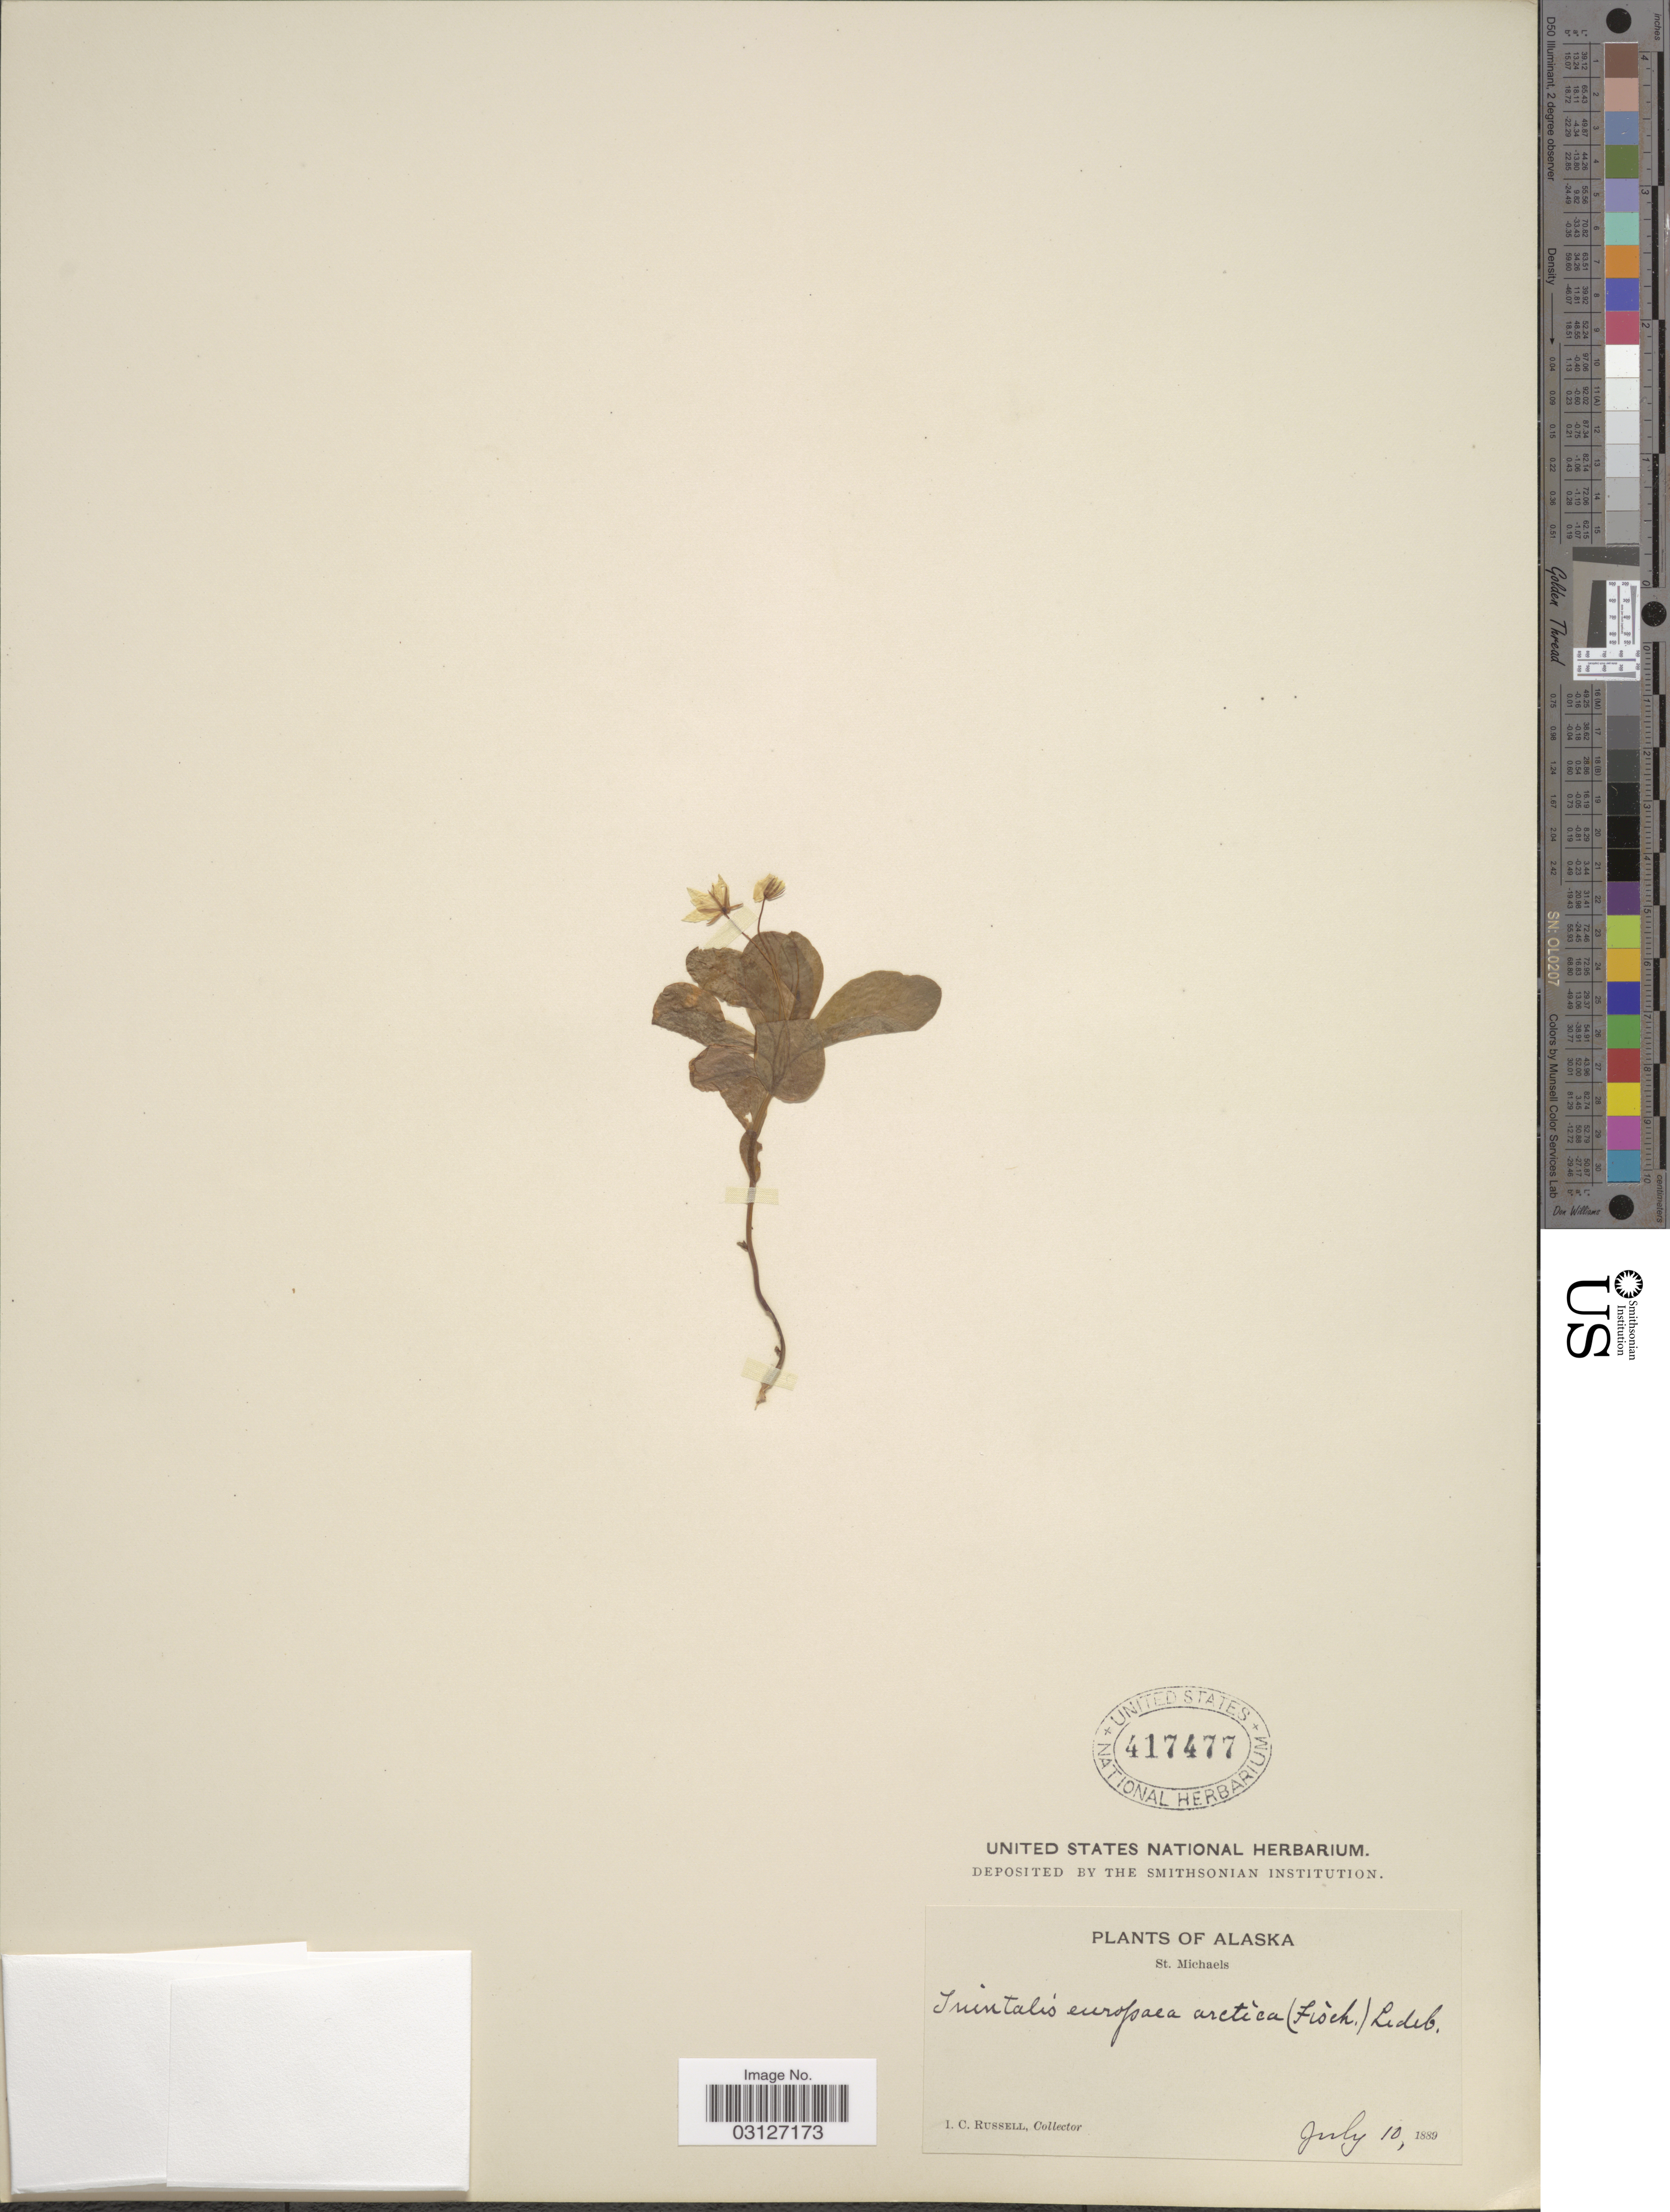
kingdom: Plantae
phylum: Tracheophyta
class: Magnoliopsida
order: Ericales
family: Primulaceae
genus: Trientalis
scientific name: Trientalis europaea subsp. arctica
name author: (Fisch. ex Hook.) Hultén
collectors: I. C. Russell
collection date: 1889-07-10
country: United States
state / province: Alaska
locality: St. Michaels.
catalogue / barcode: US 417477